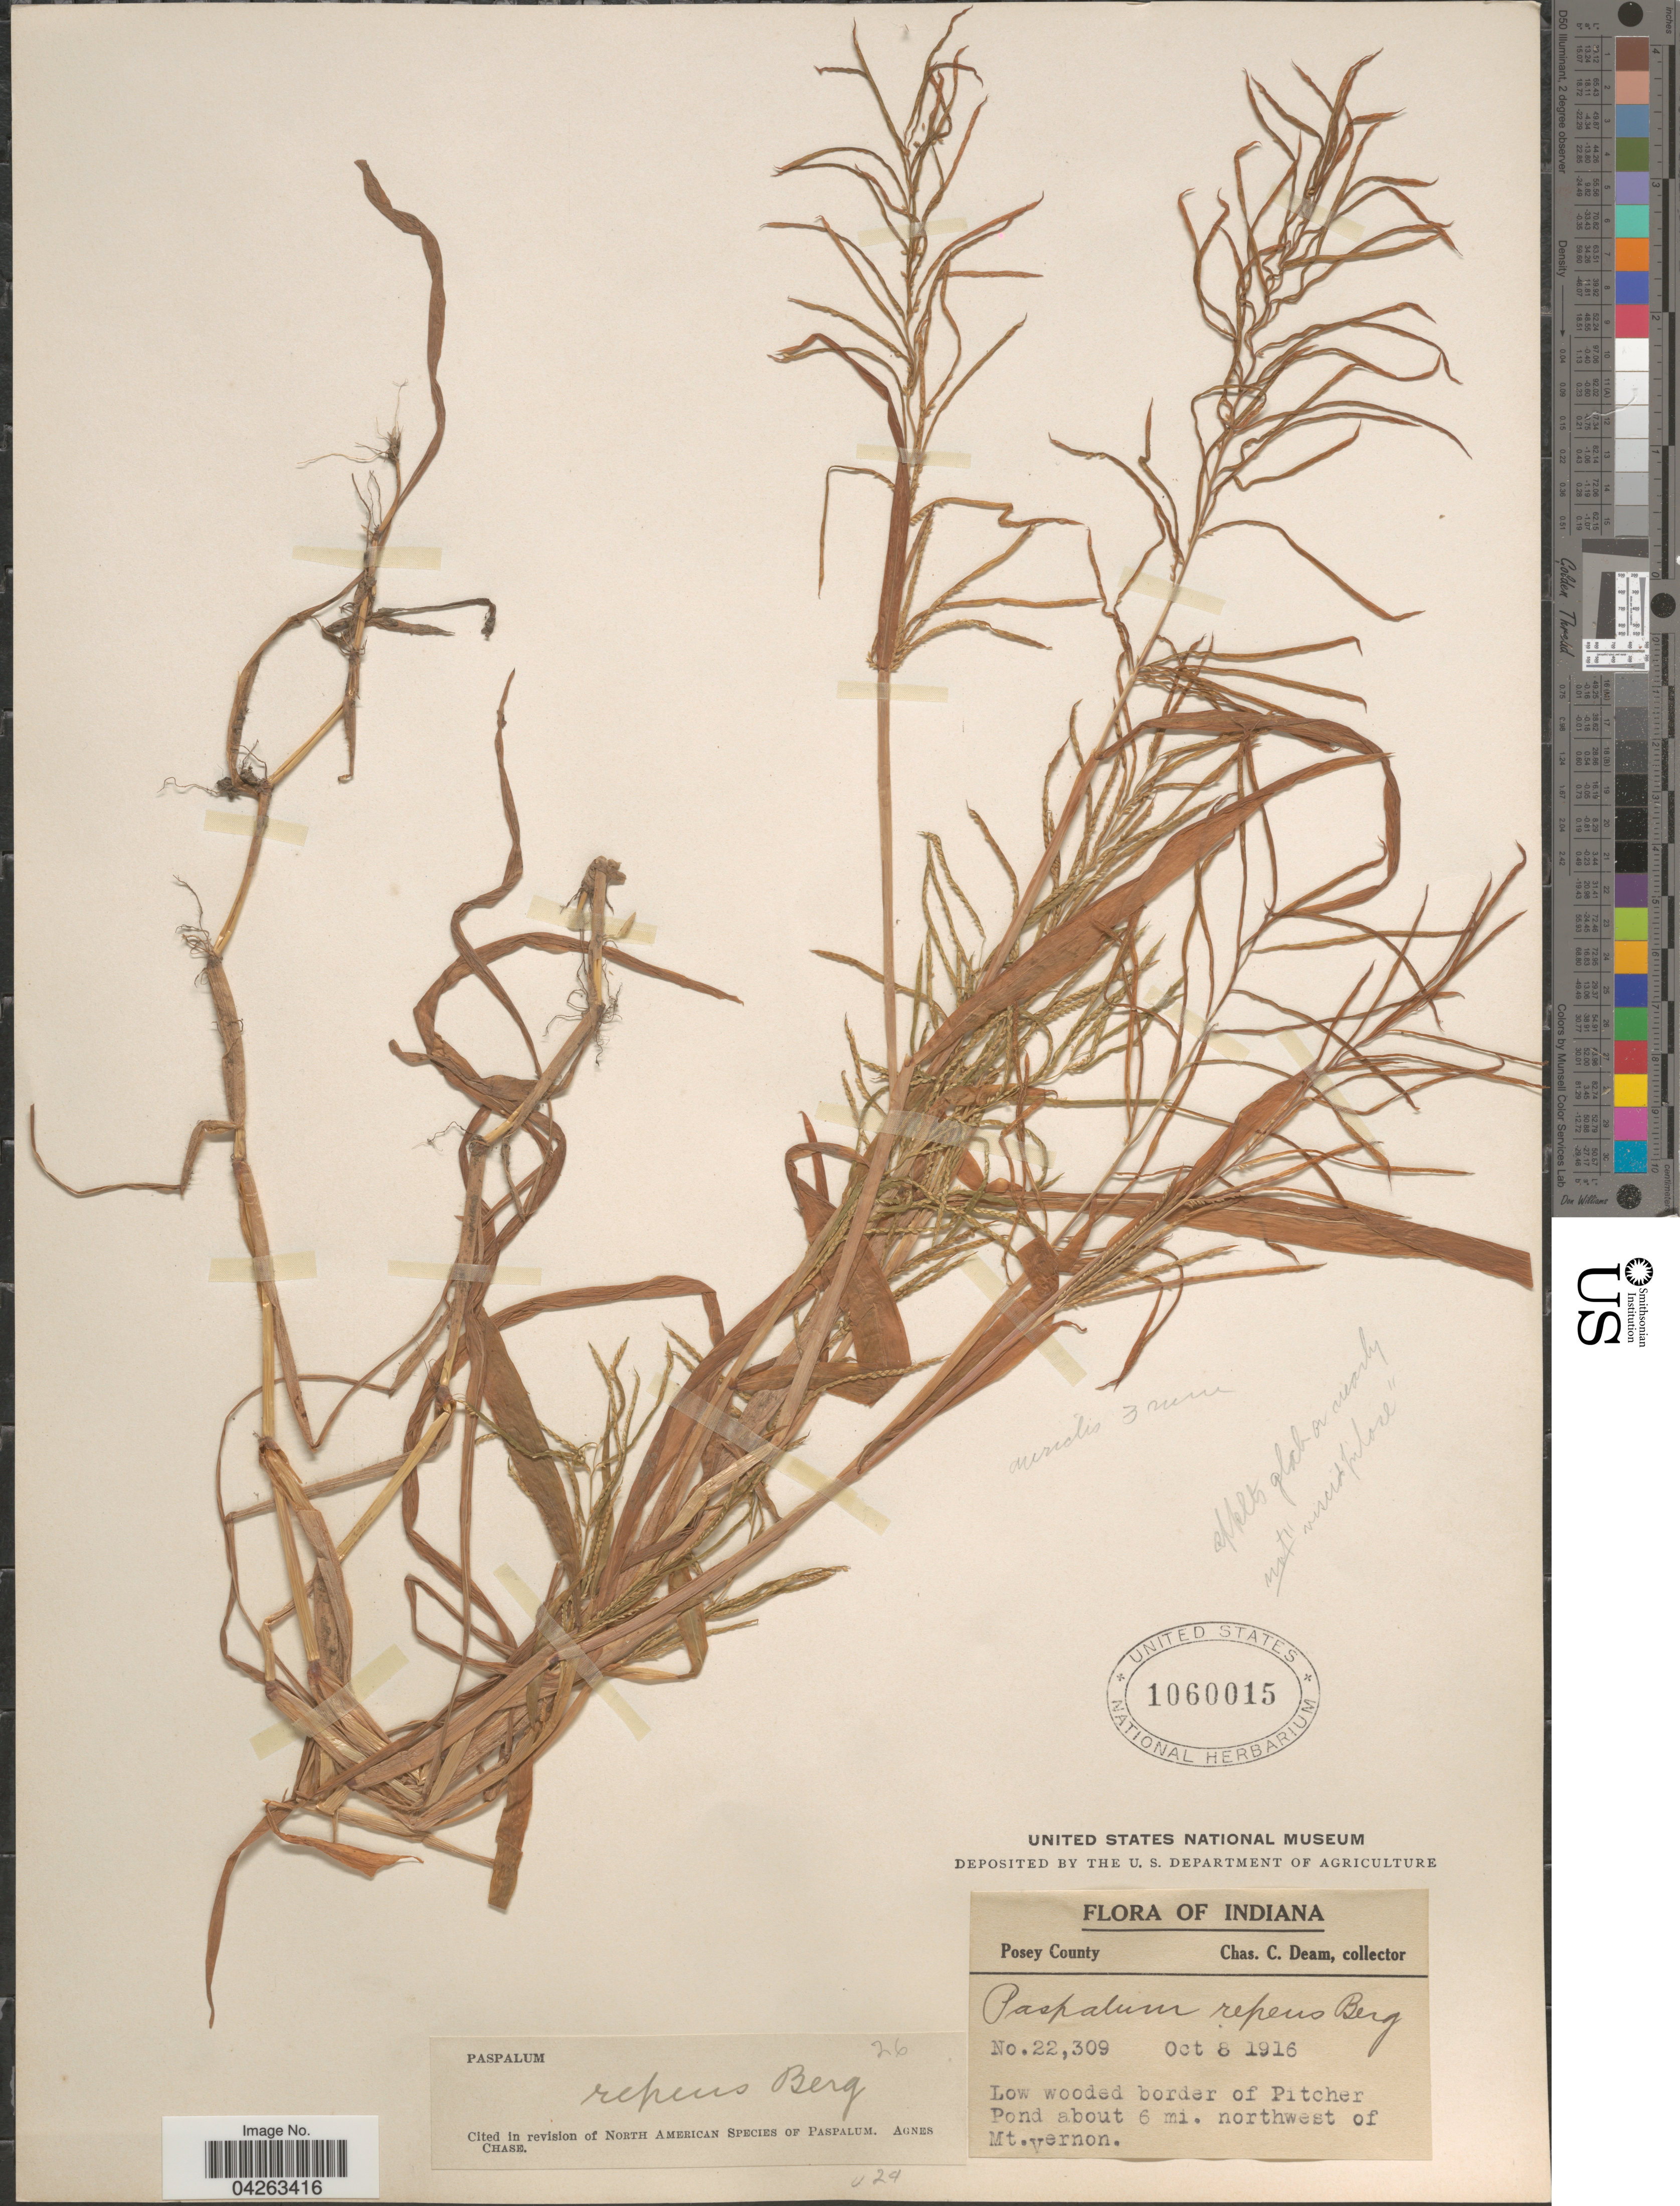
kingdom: Plantae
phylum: Tracheophyta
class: Liliopsida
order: Poales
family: Poaceae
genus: Paspalum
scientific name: Paspalum repens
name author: P.J. Bergius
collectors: C. C. Deam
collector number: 22309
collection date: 1916-10-08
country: United States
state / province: Indiana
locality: Posey County. Low wooded border of Pitcher Pond about 6 mi. northwest of Mt.Vernon.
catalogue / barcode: US 1060015